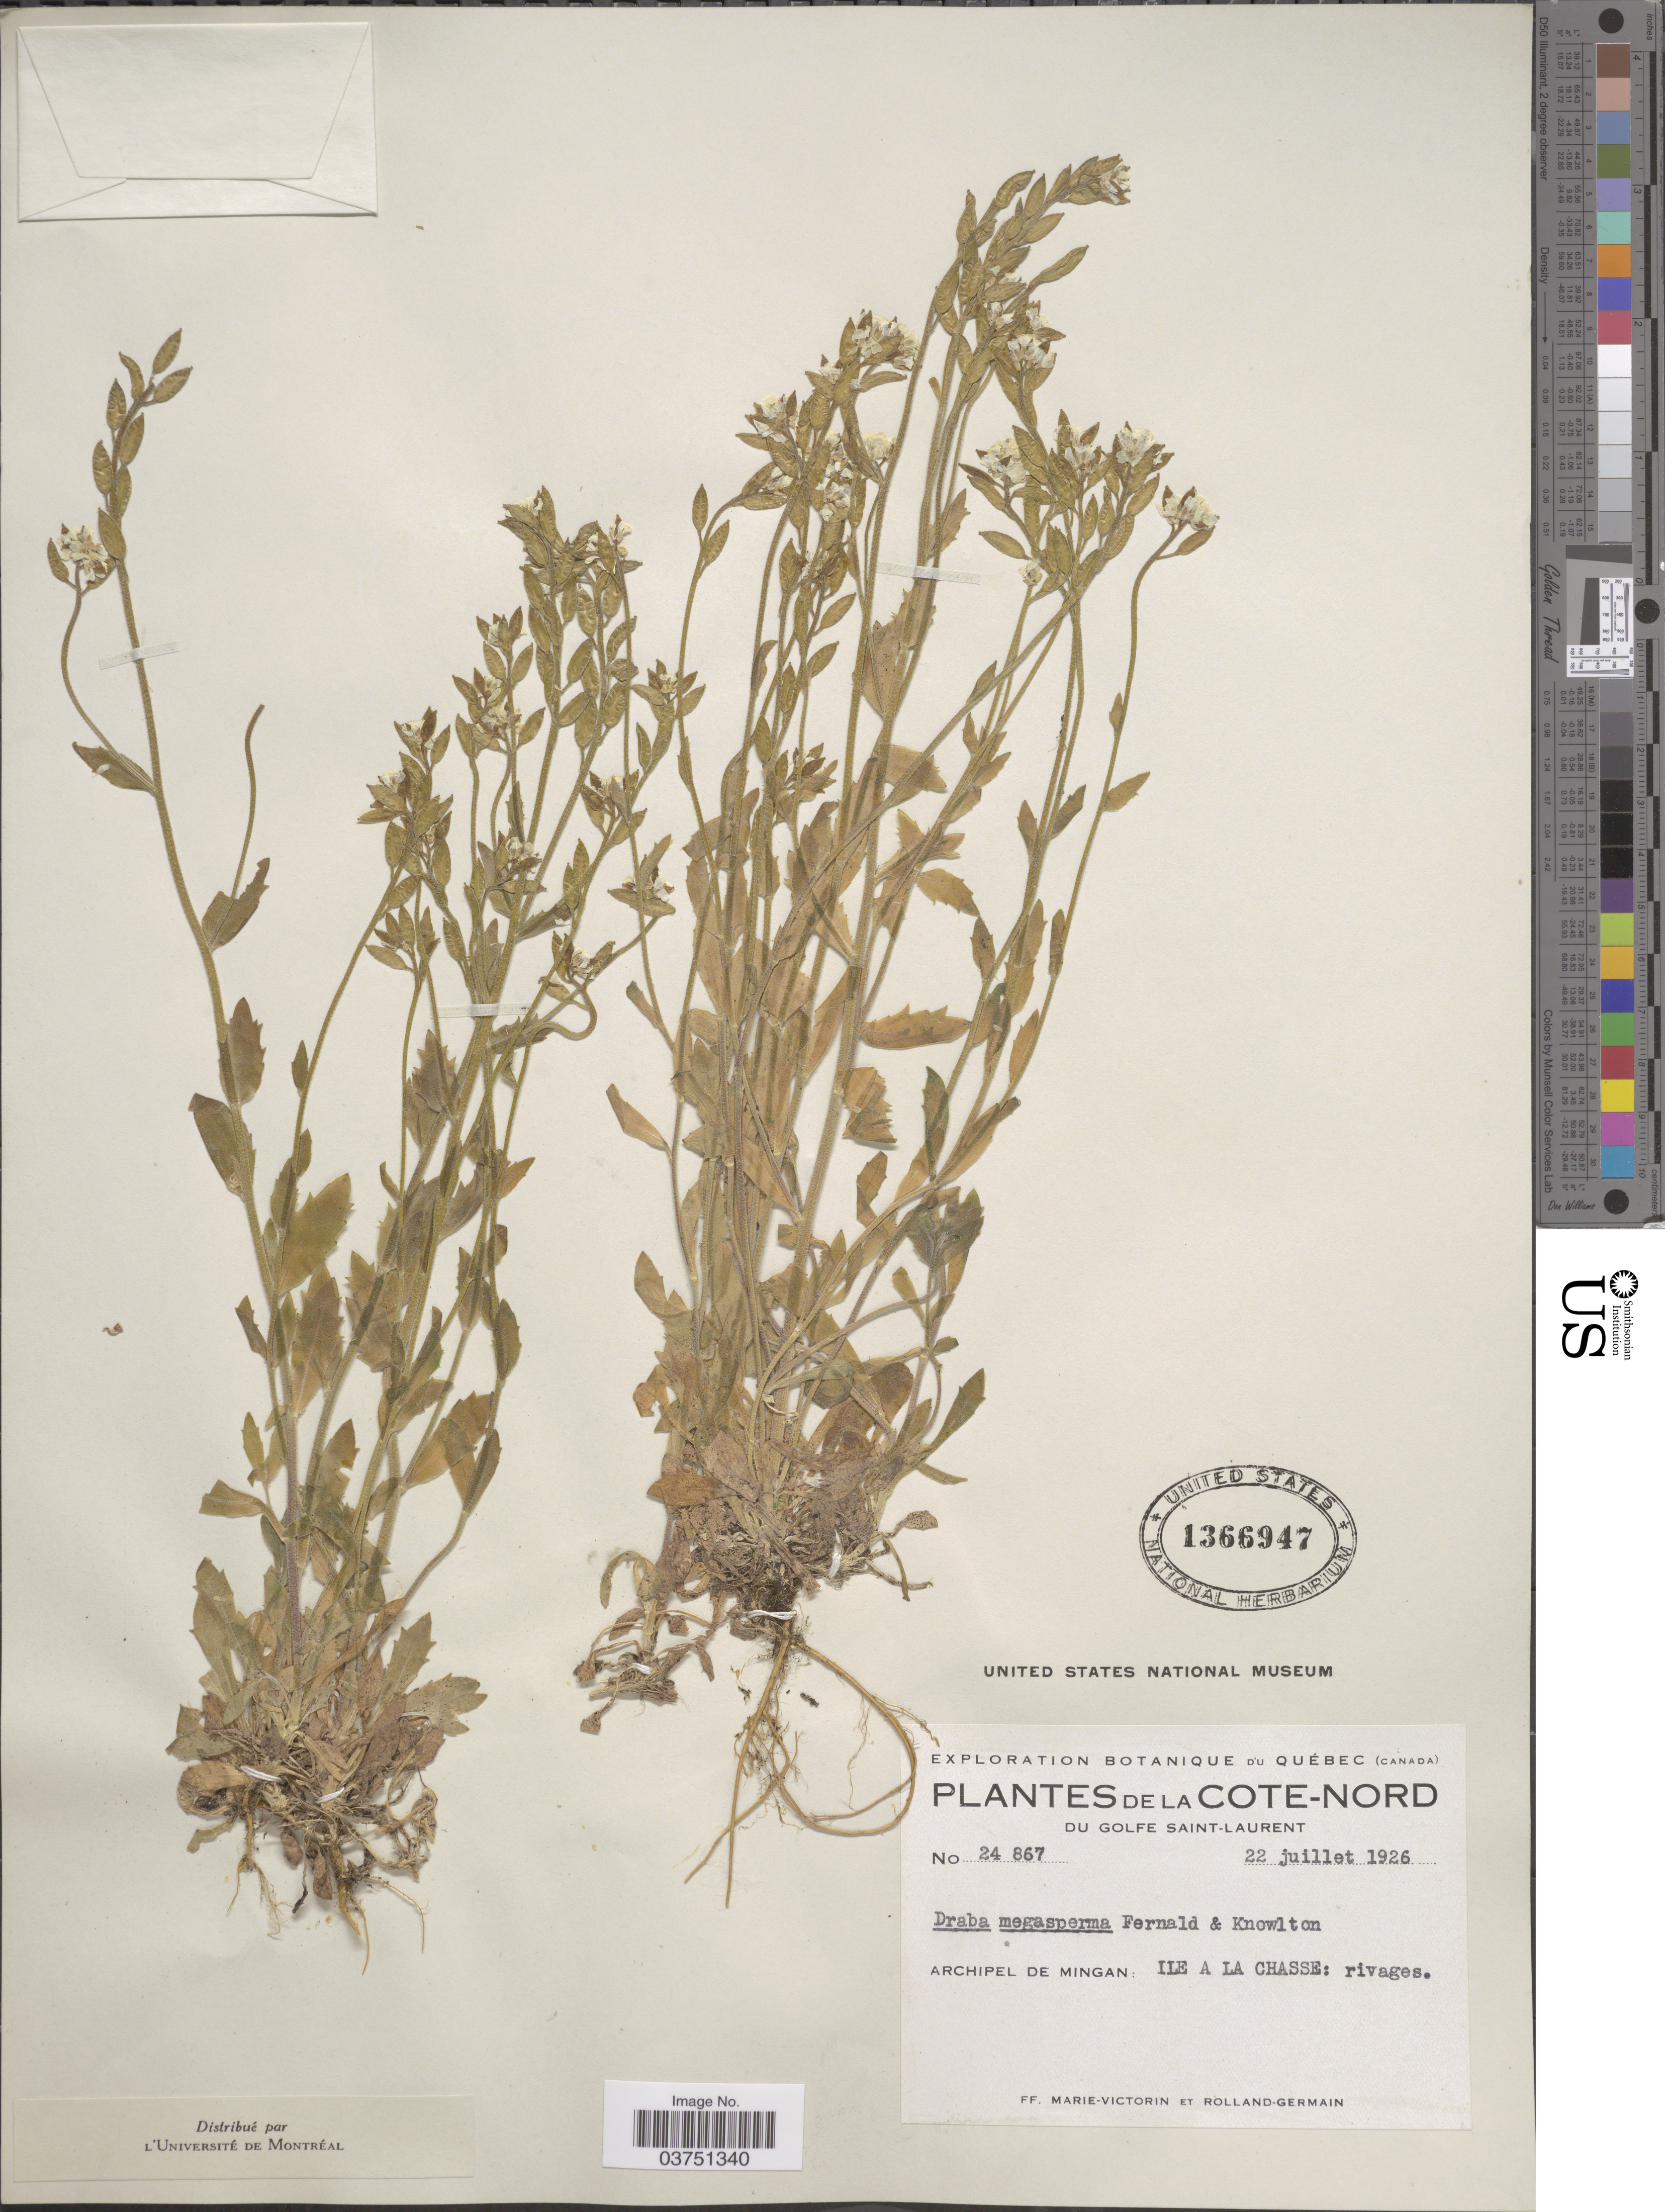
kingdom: Plantae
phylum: Tracheophyta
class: Magnoliopsida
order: Brassicales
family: Brassicaceae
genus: Draba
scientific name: Draba glabella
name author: Pursh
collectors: F. Marie-Victorin & Rolland-Germain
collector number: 24867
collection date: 1926-07-22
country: Canada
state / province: Quebec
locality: La Cote-Nord du Golfe Saint-Laurent. Archipel De Mingan: Ile A La Chasse.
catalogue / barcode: US 1366947